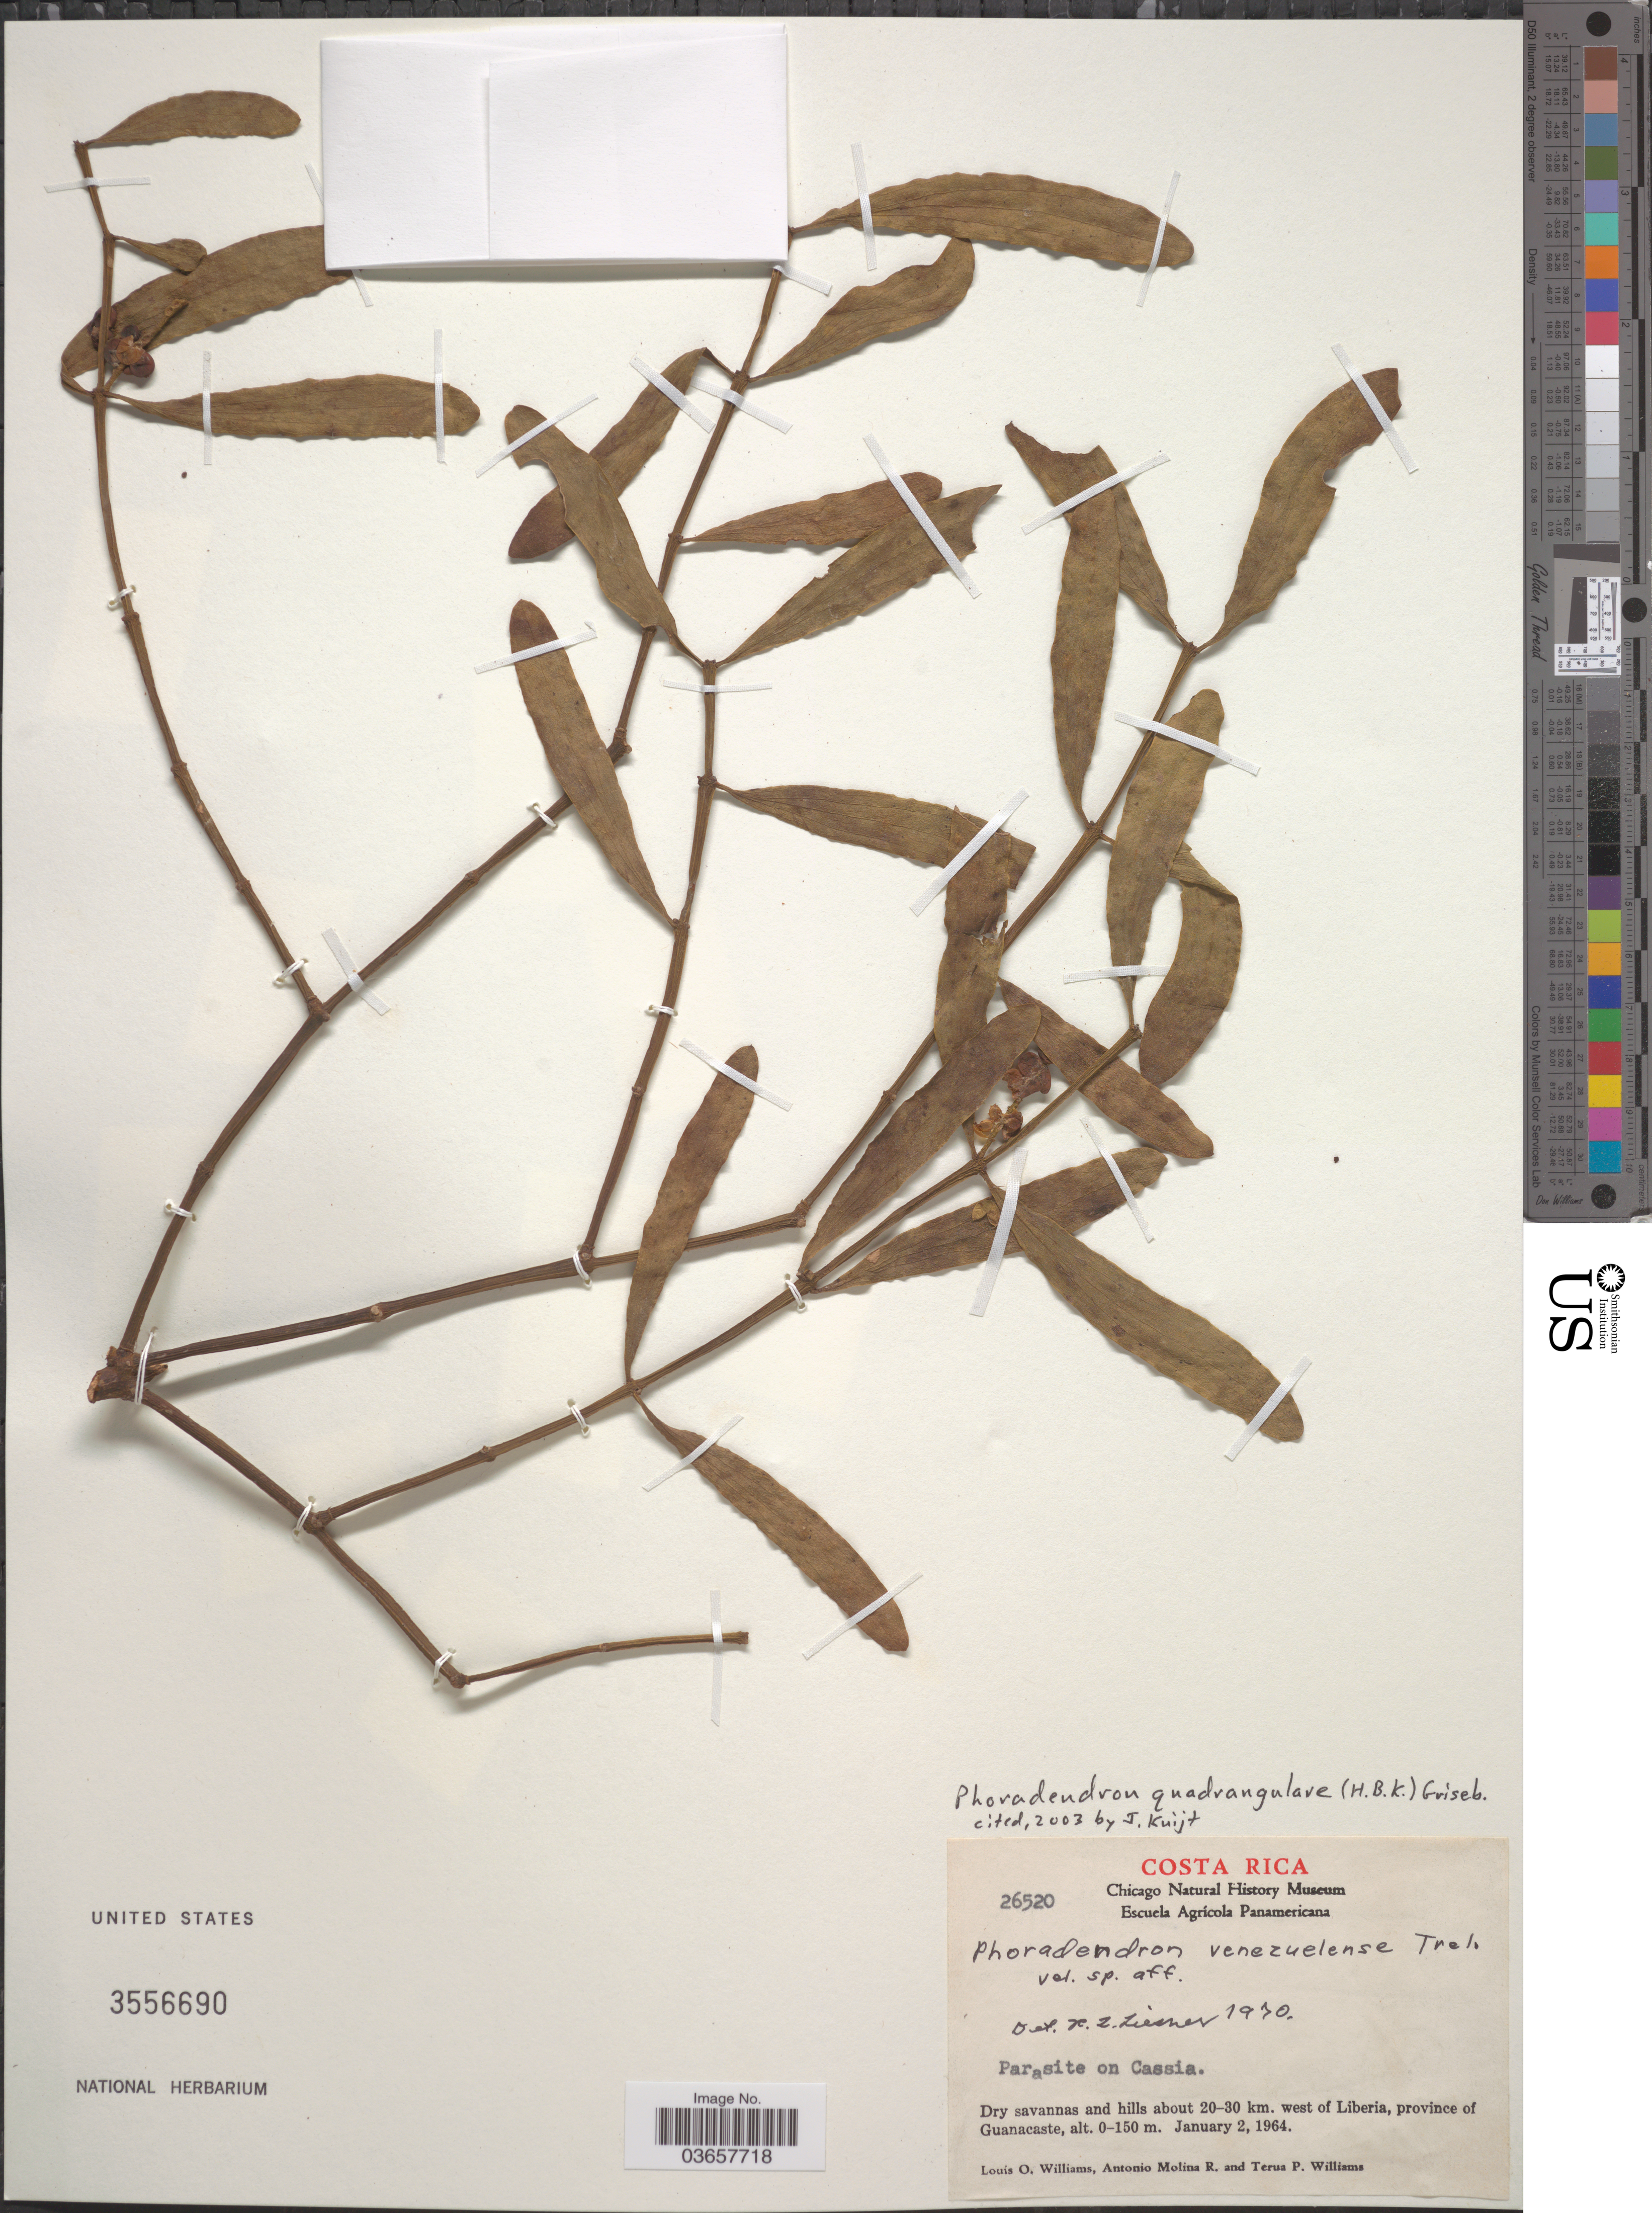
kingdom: Plantae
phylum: Tracheophyta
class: Magnoliopsida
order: Santalales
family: Viscaceae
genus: Phoradendron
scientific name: Phoradendron quadrangulare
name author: (Kunth) Griseb.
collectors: L. O. Williams, A. Molina R. & T. Williams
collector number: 26520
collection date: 1964-01-02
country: Costa Rica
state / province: Guanacaste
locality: Dry savannas and hills about 20-30 km. west of Liberia.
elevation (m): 0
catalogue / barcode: US 3556690